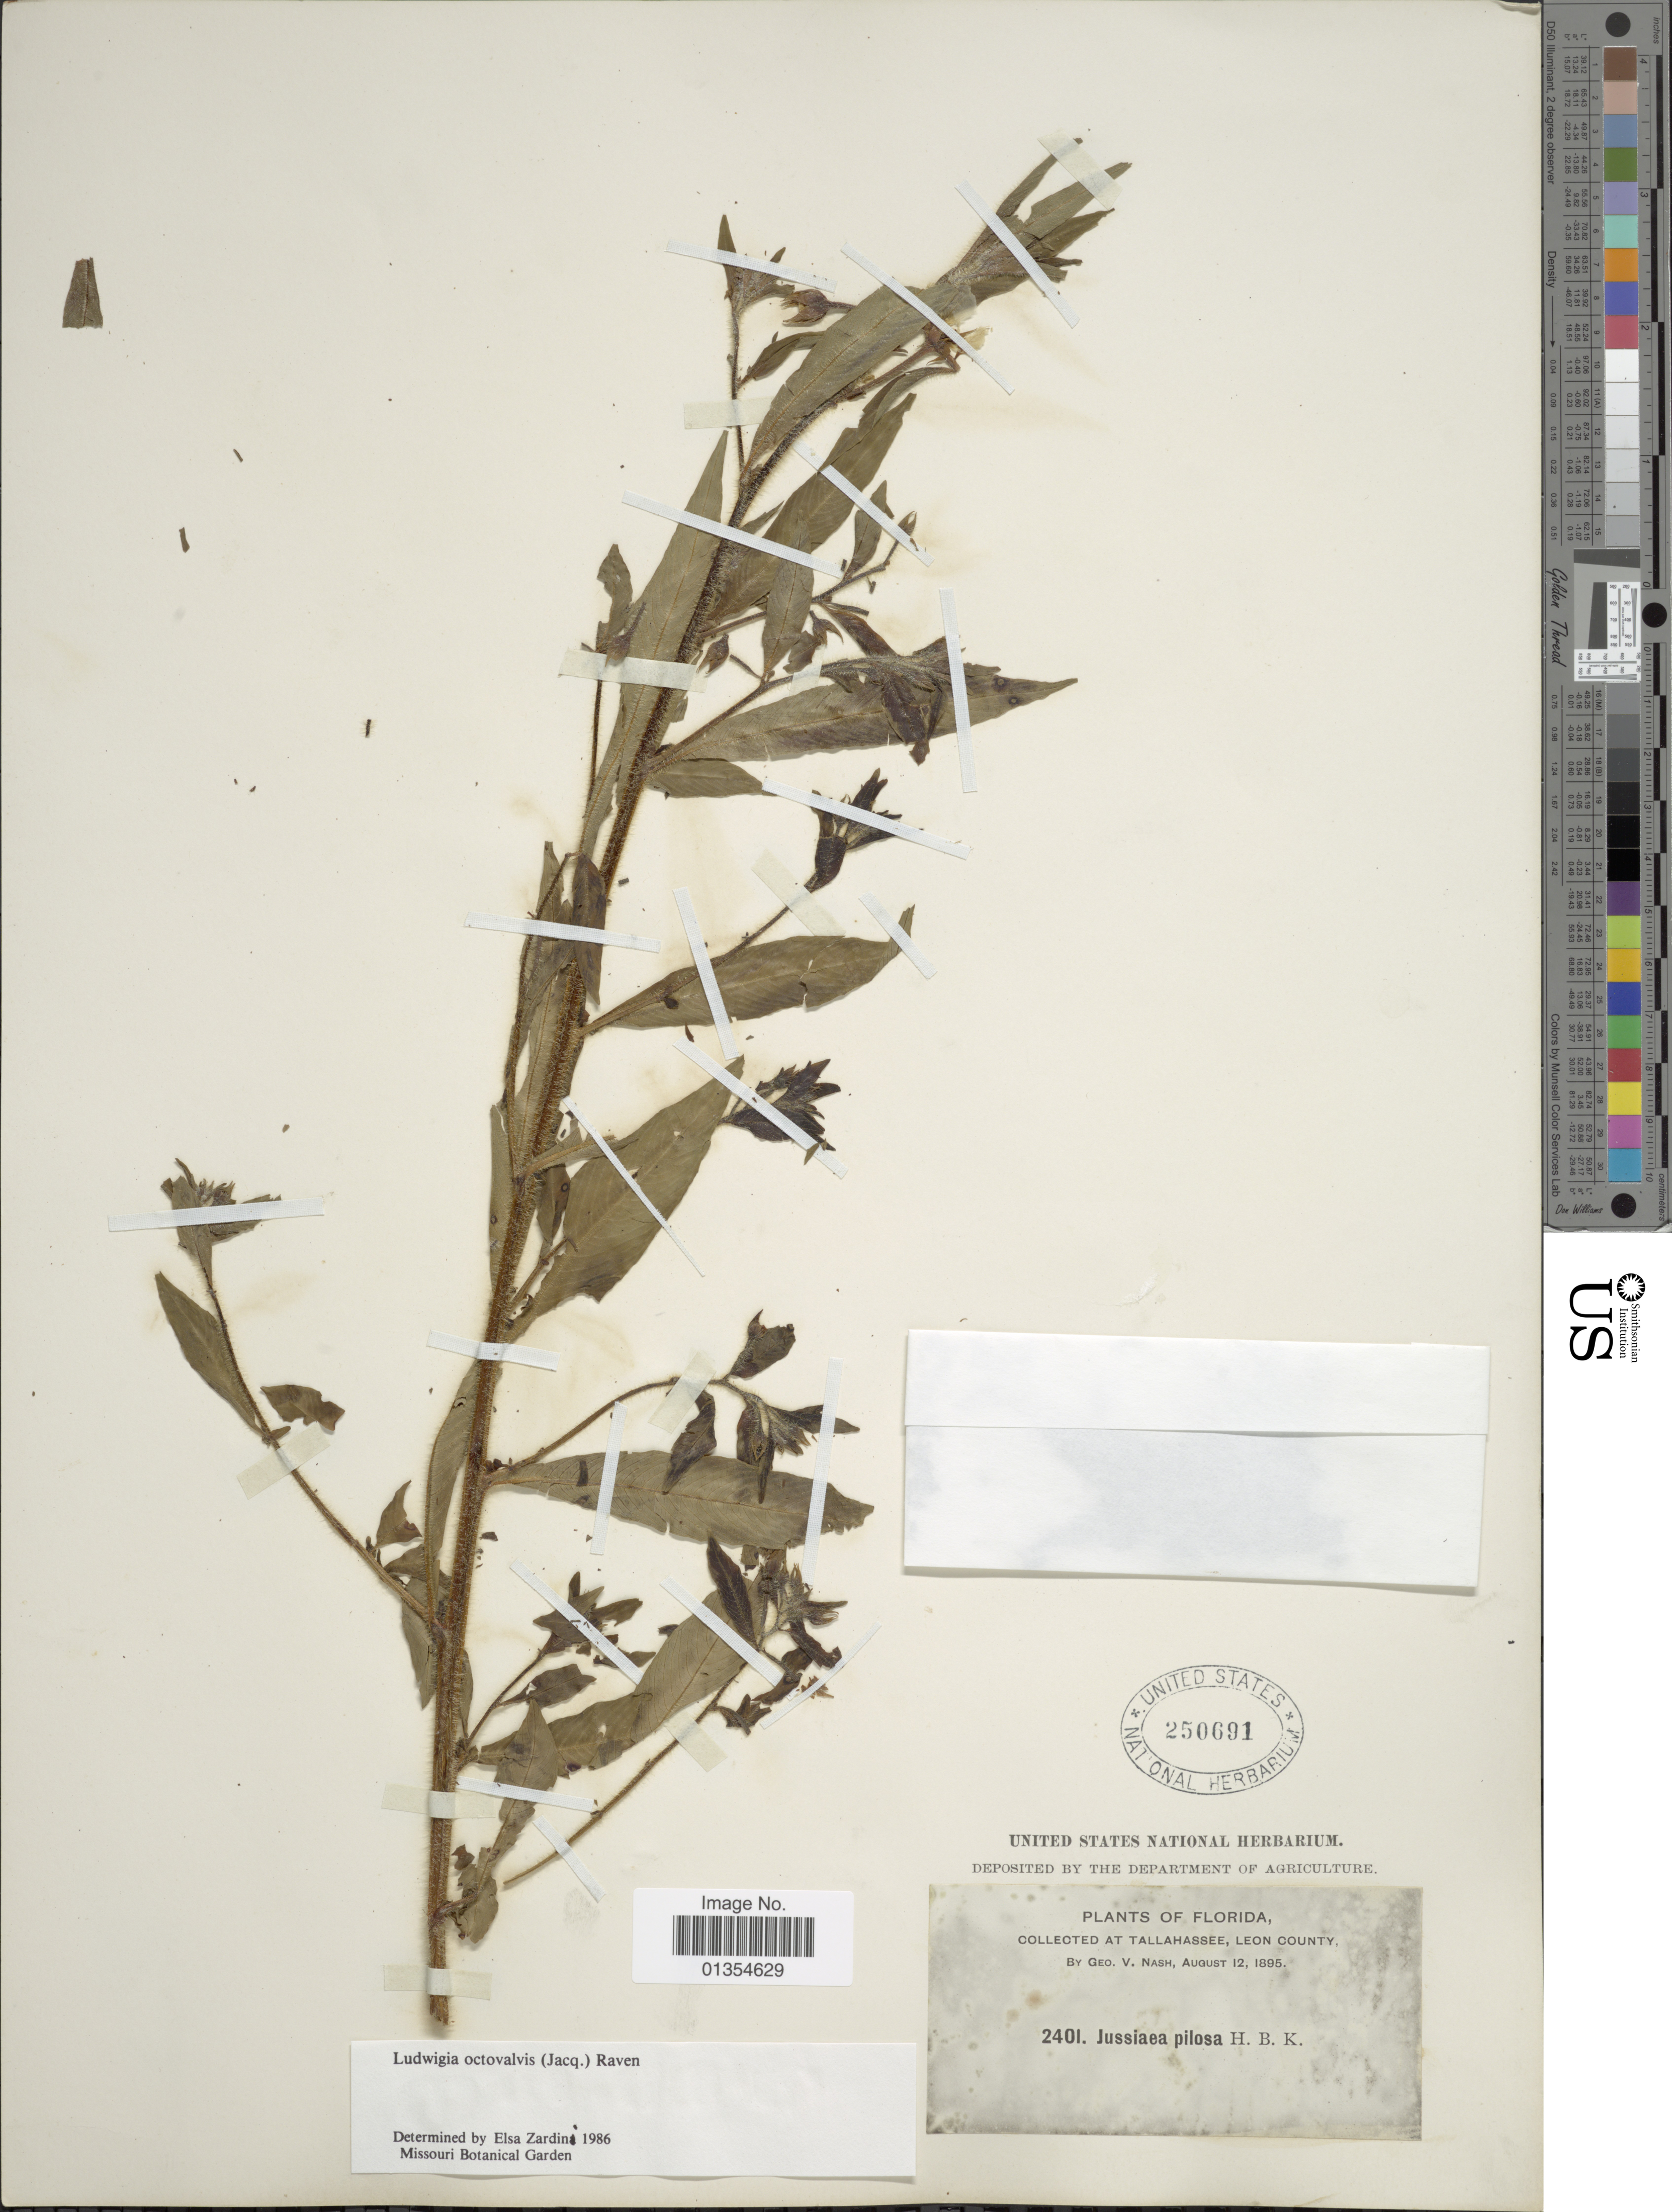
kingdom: Plantae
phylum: Tracheophyta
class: Magnoliopsida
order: Myrtales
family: Onagraceae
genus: Ludwigia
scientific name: Ludwigia octovalvis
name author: (Jacq.) P.H. Raven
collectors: G. V. Nash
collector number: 2401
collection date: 1895-08-12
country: United States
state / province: Florida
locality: Tallahassee, Leon County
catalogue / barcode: US 250691